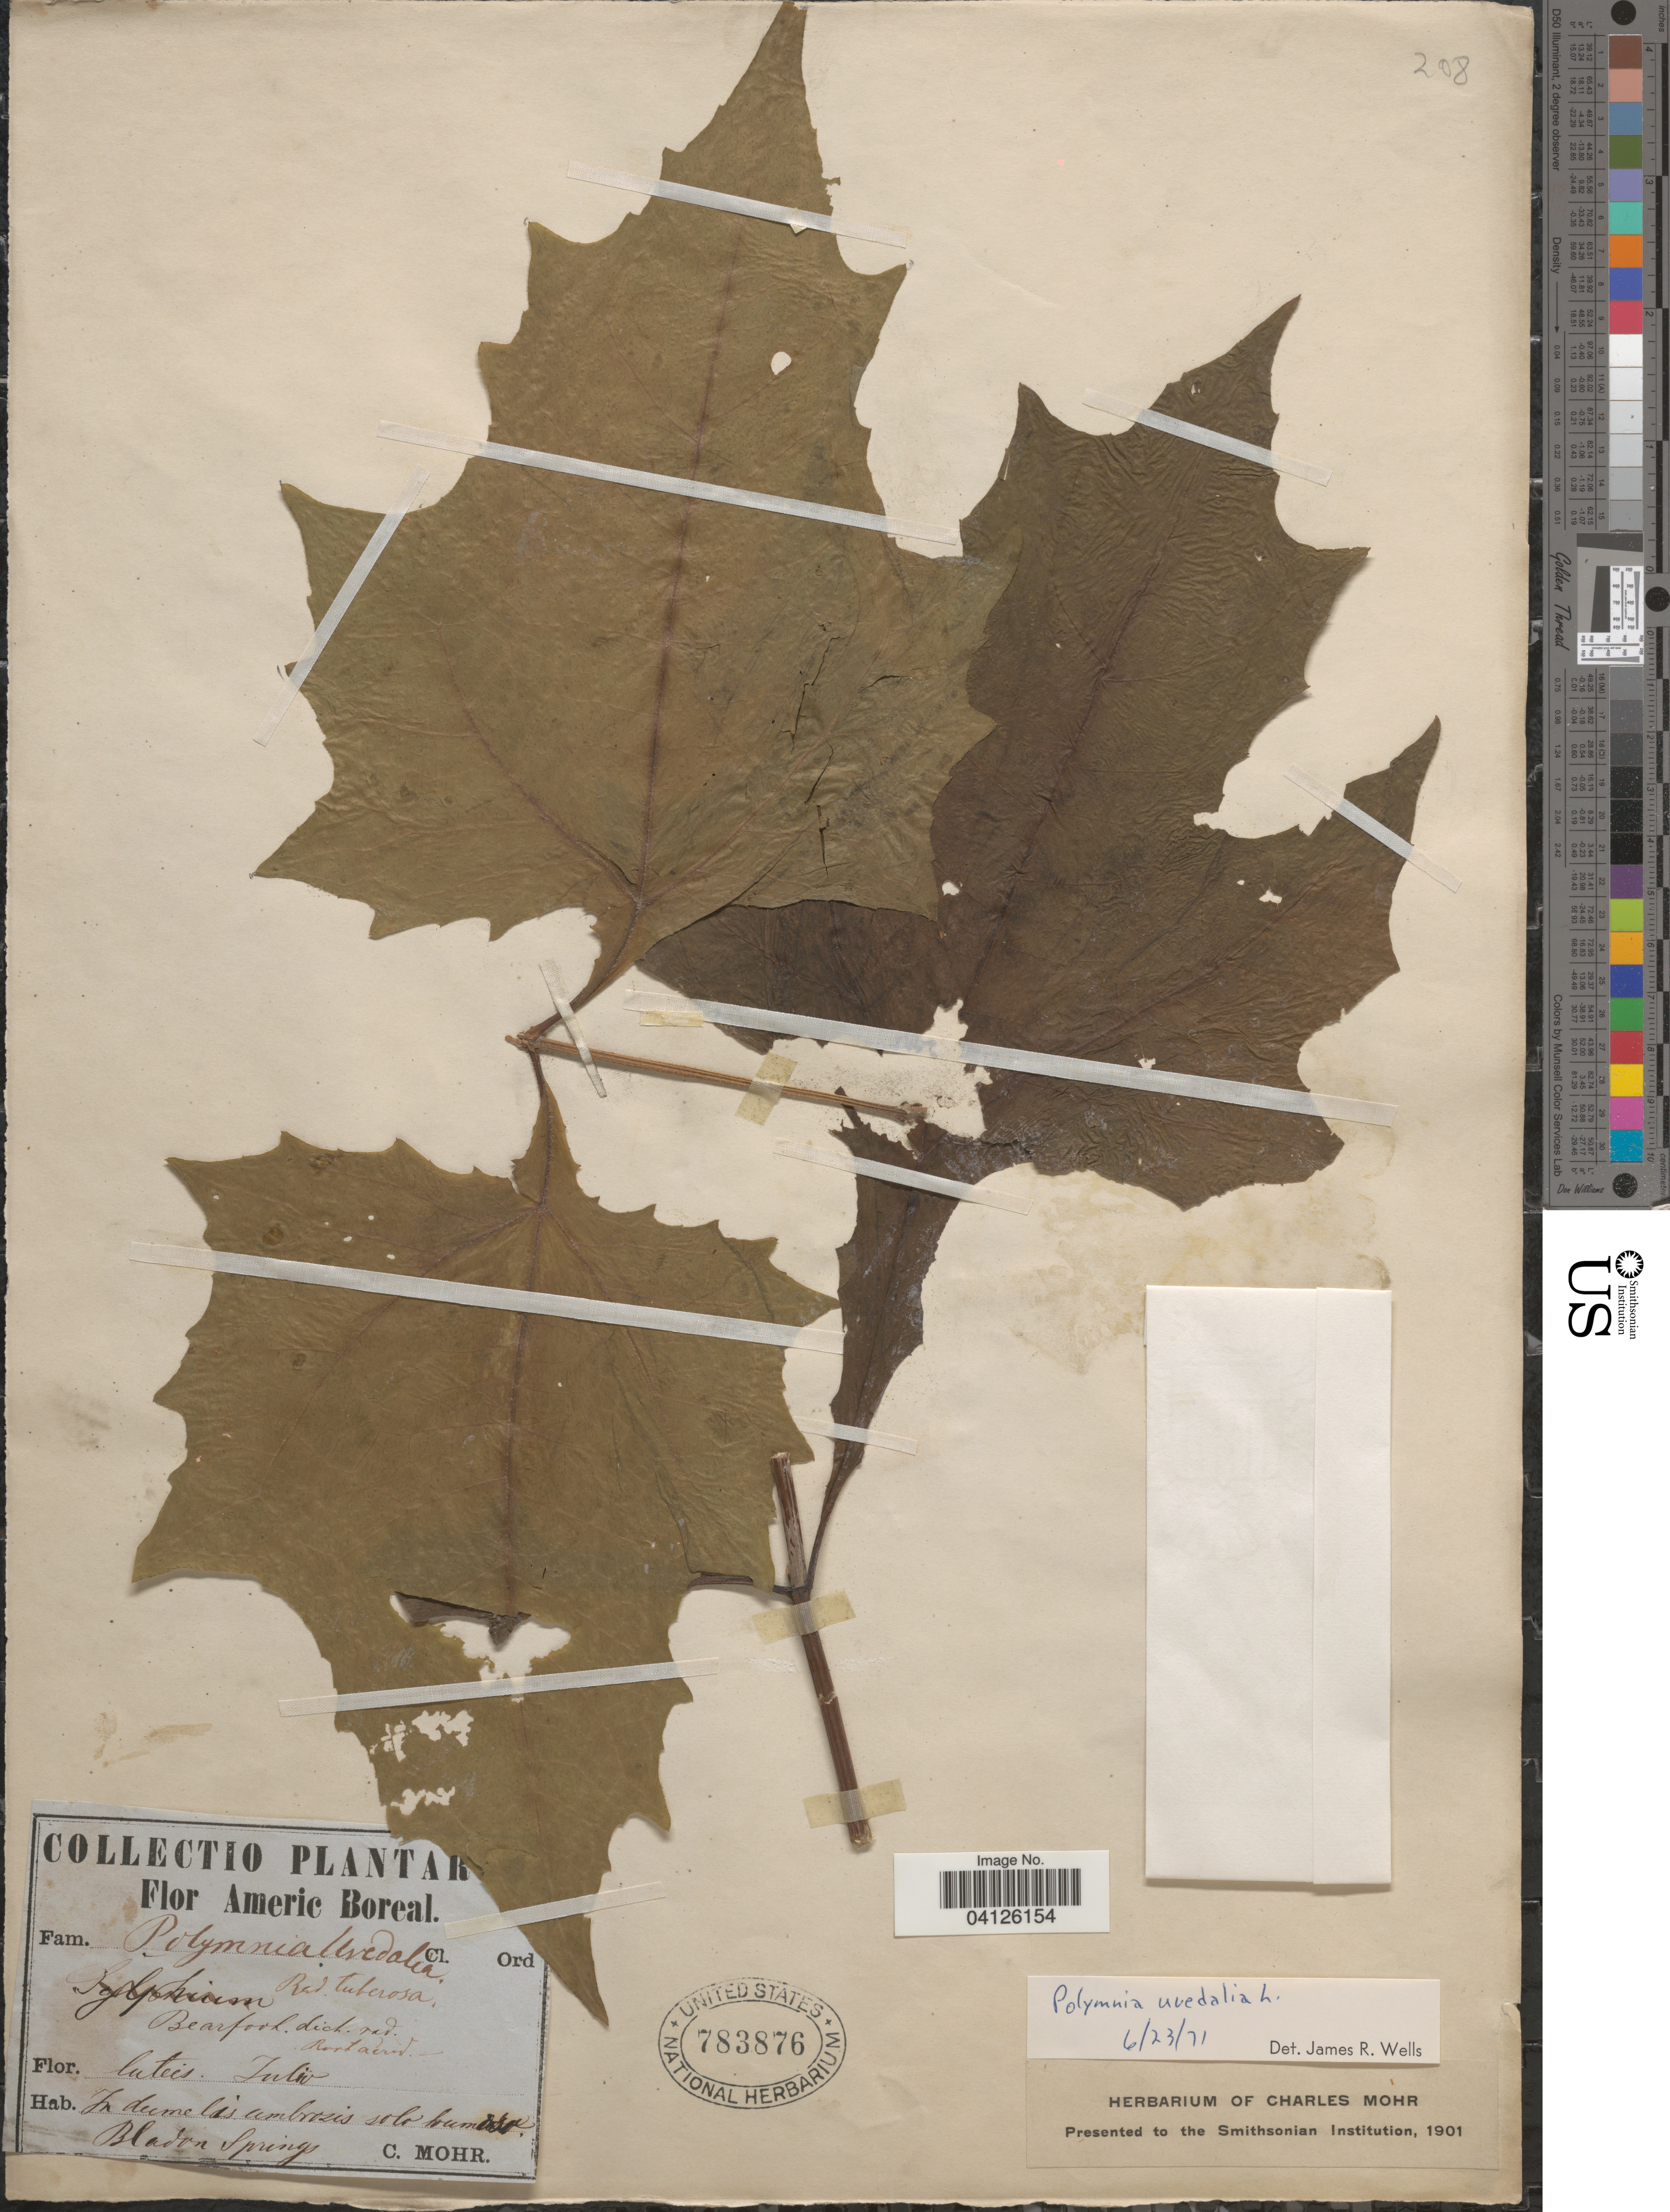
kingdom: Plantae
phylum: Tracheophyta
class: Magnoliopsida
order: Asterales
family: Asteraceae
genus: Polymnia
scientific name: Polymnia uvedalia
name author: L.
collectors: C. T. Mohr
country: United States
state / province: Alabama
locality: Americ Boreal. In ume lis umbrosis solo humdo. Bladon Springs.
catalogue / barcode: US 783876